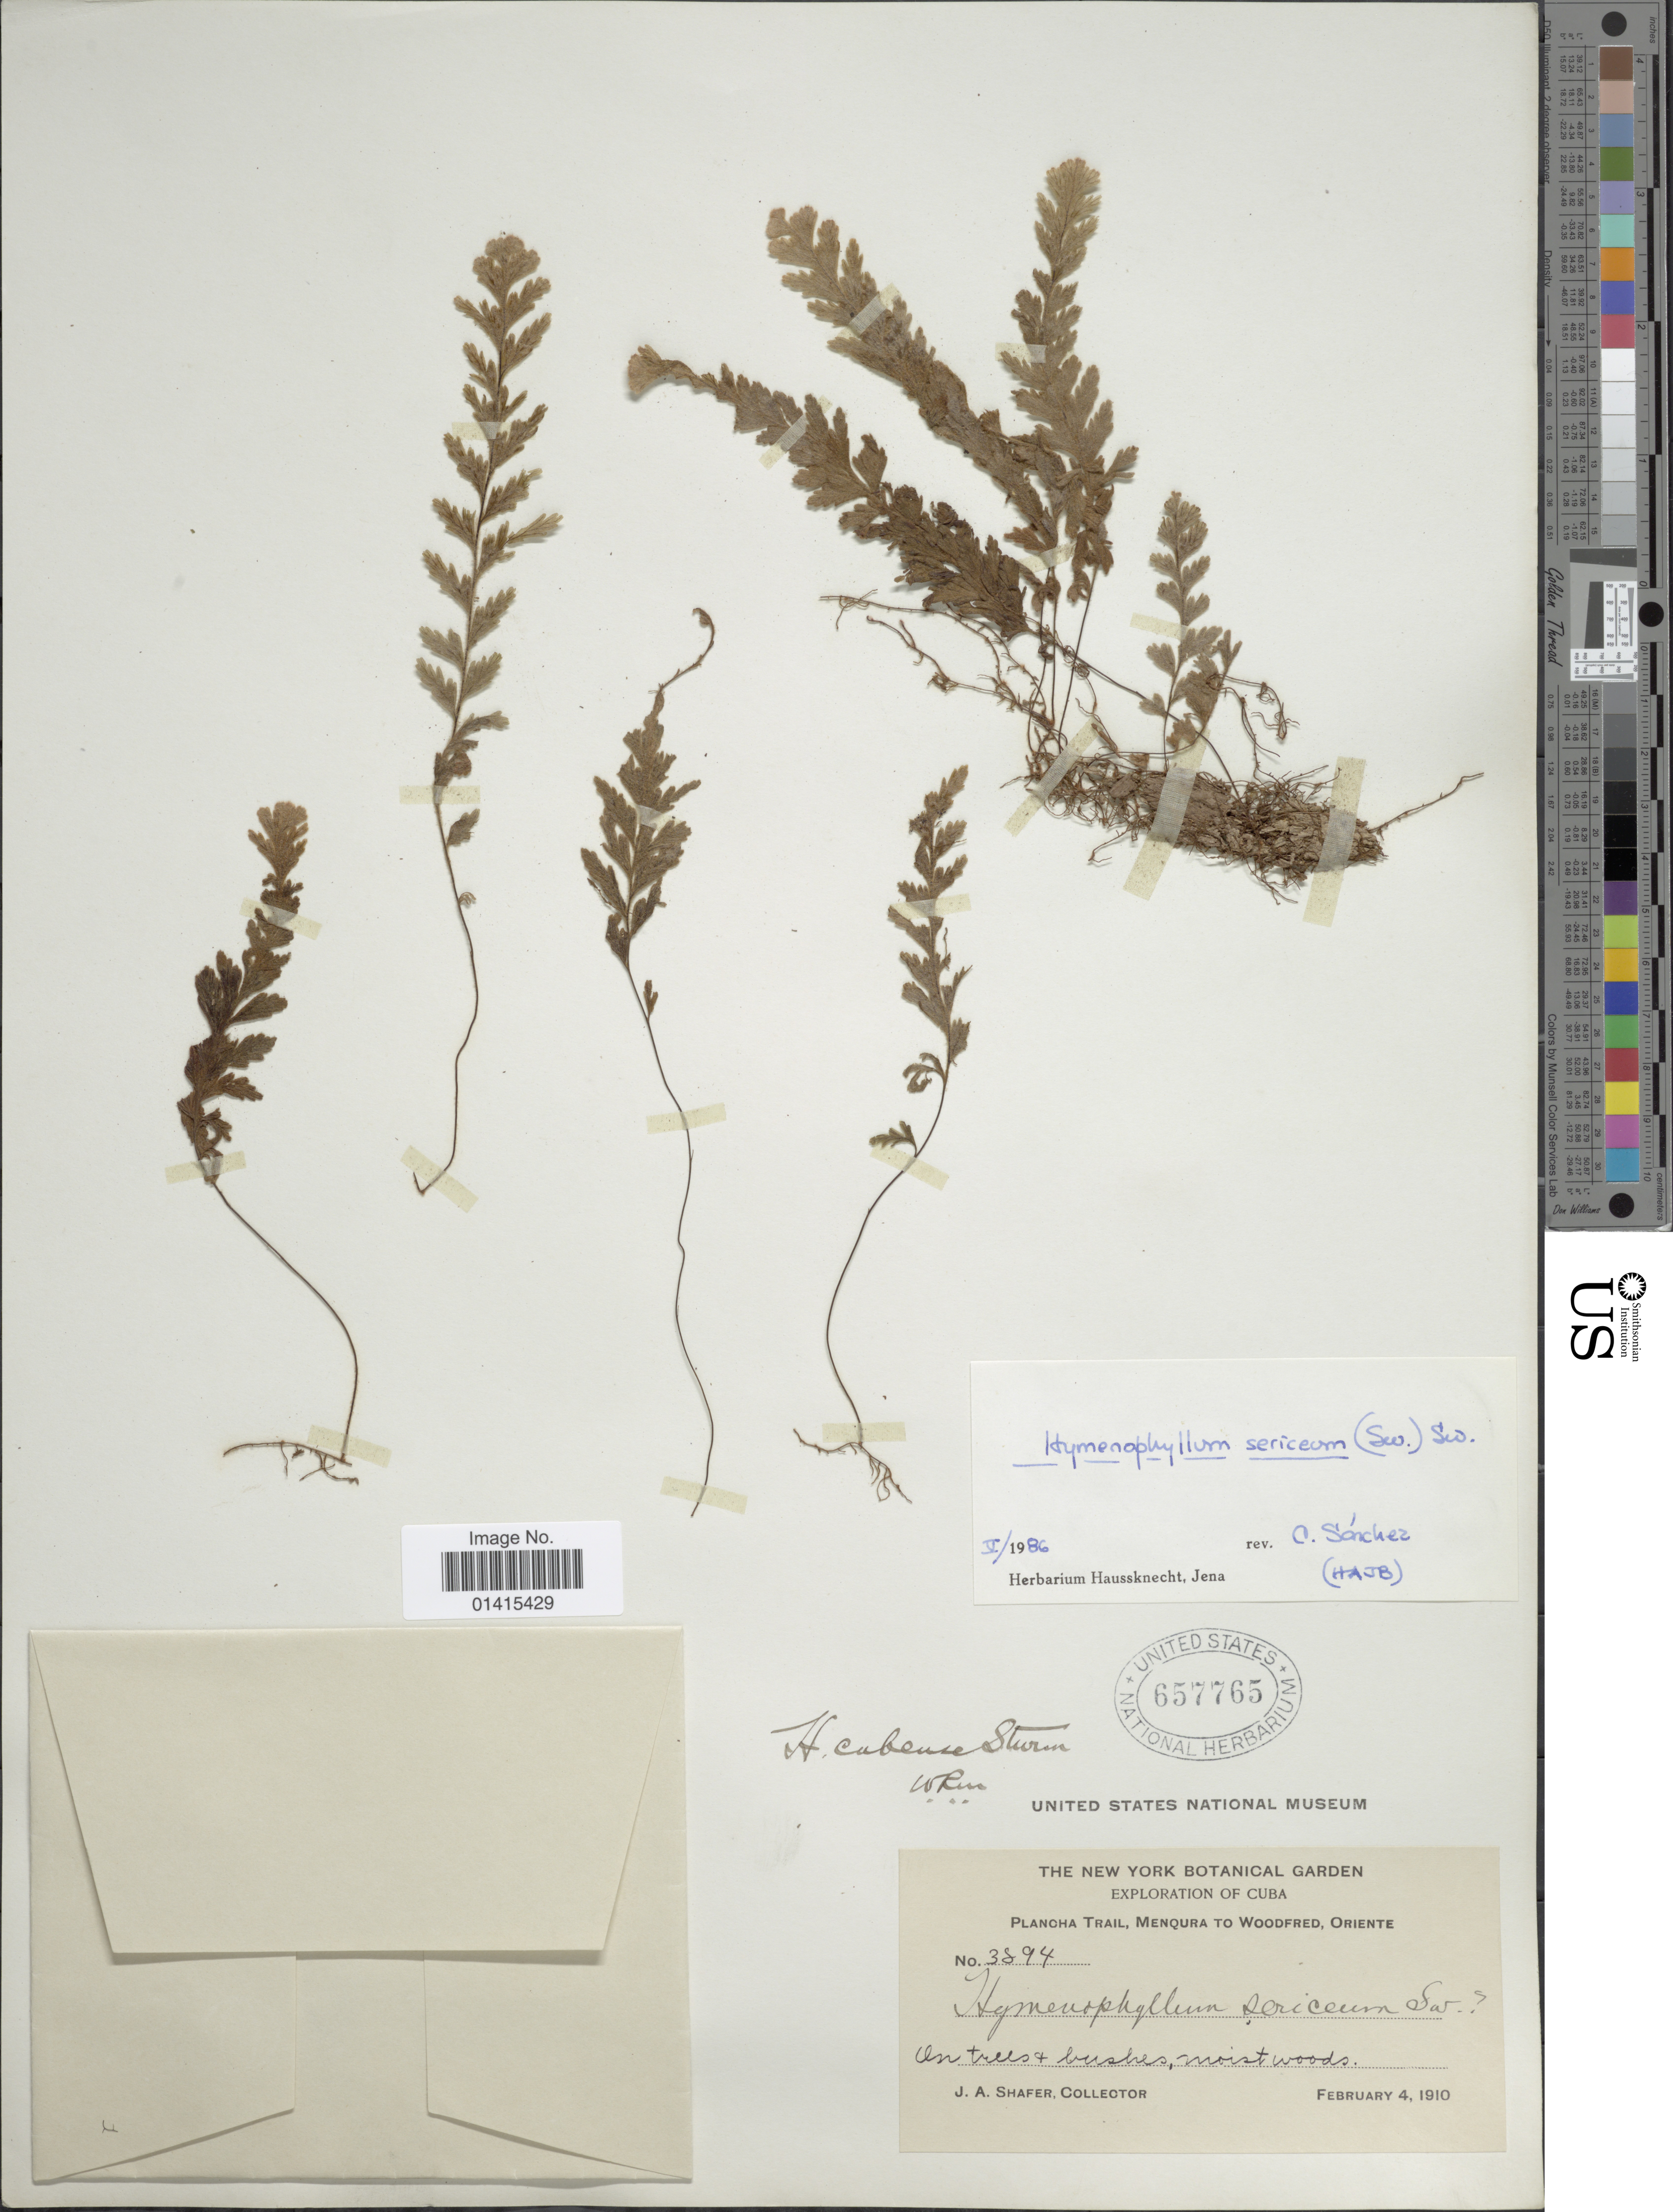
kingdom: Plantae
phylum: Tracheophyta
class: Polypodiopsida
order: Hymenophyllales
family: Hymenophyllaceae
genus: Hymenophyllum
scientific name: Hymenophyllum sericeum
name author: Sw. in Schrad.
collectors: J. A. Shafer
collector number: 3894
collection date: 1910-02-04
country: Cuba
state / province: Oriente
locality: Plancha trail, Menqure to Woodfred, Oriente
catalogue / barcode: US 657765